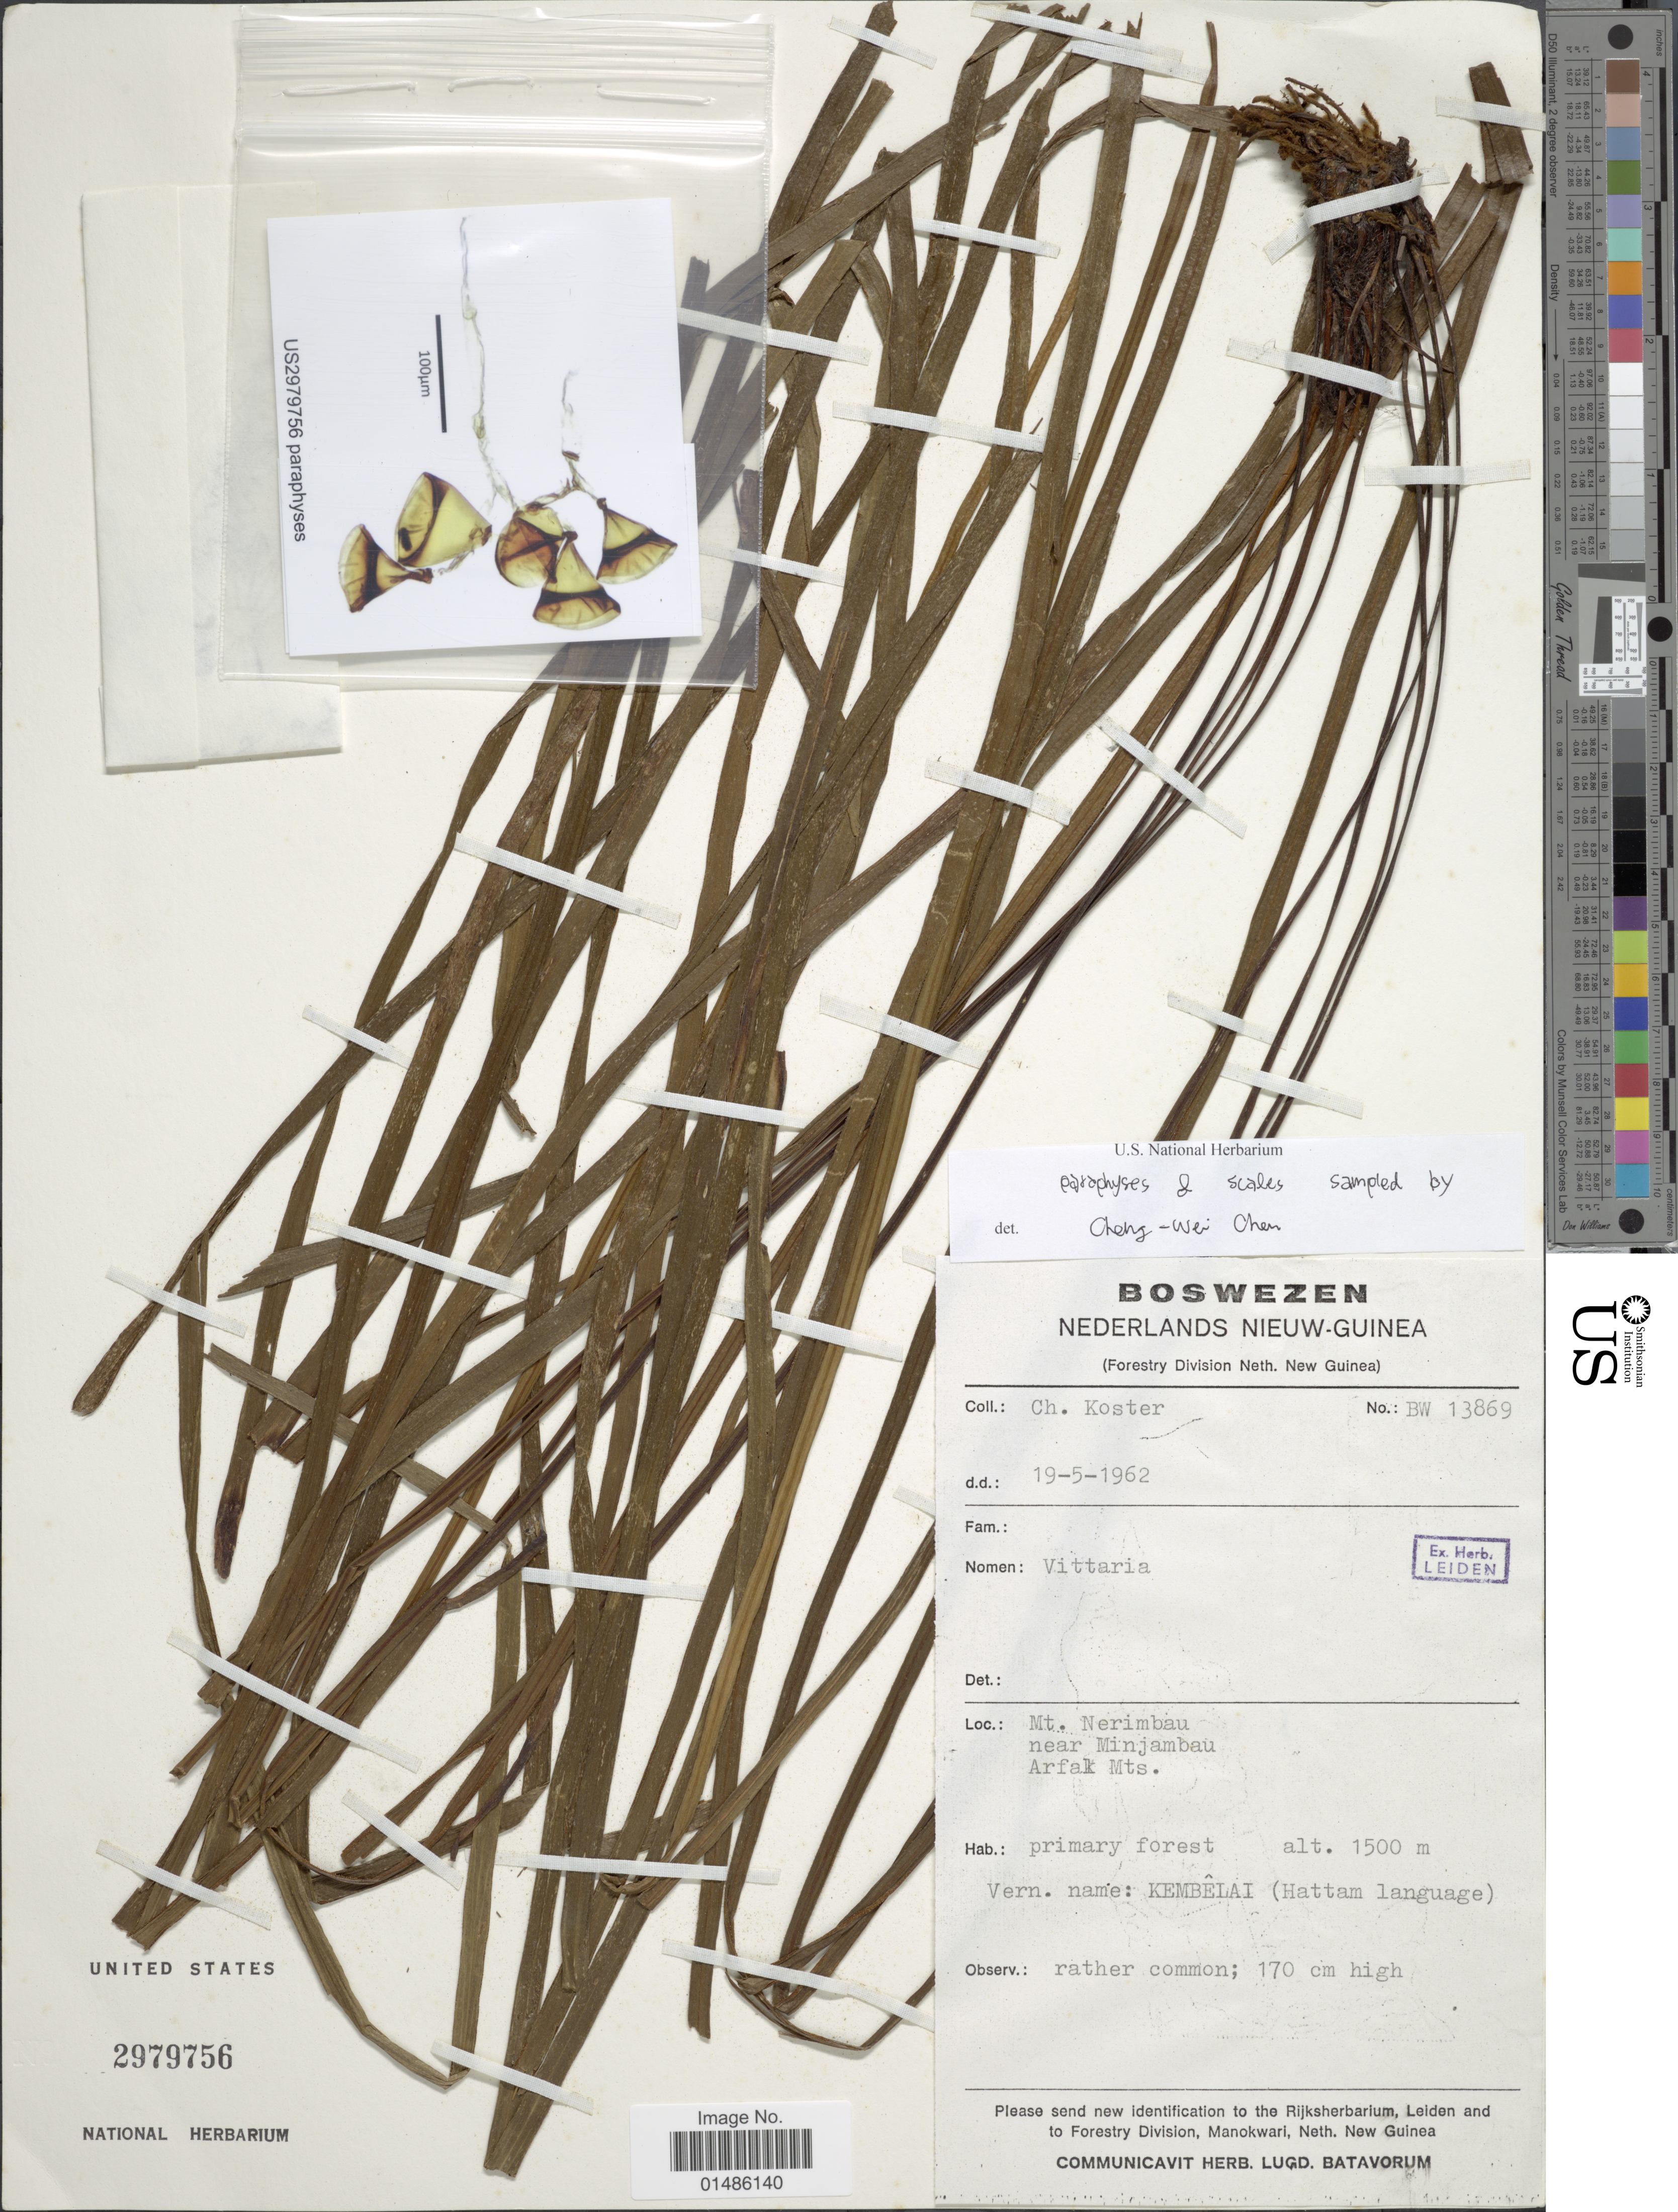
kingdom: Plantae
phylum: Tracheophyta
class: Polypodiopsida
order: Polypodiales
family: Pteridaceae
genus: Haplopteris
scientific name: Haplopteris sp.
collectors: C. Koster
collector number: BW 13869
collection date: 1962-05-19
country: Indonesia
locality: Boswezen. Nederlands Nieuw-Guinea. Mt. Nerimbau near Minjambau, Arfak Mts.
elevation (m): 1500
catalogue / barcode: US 2979756